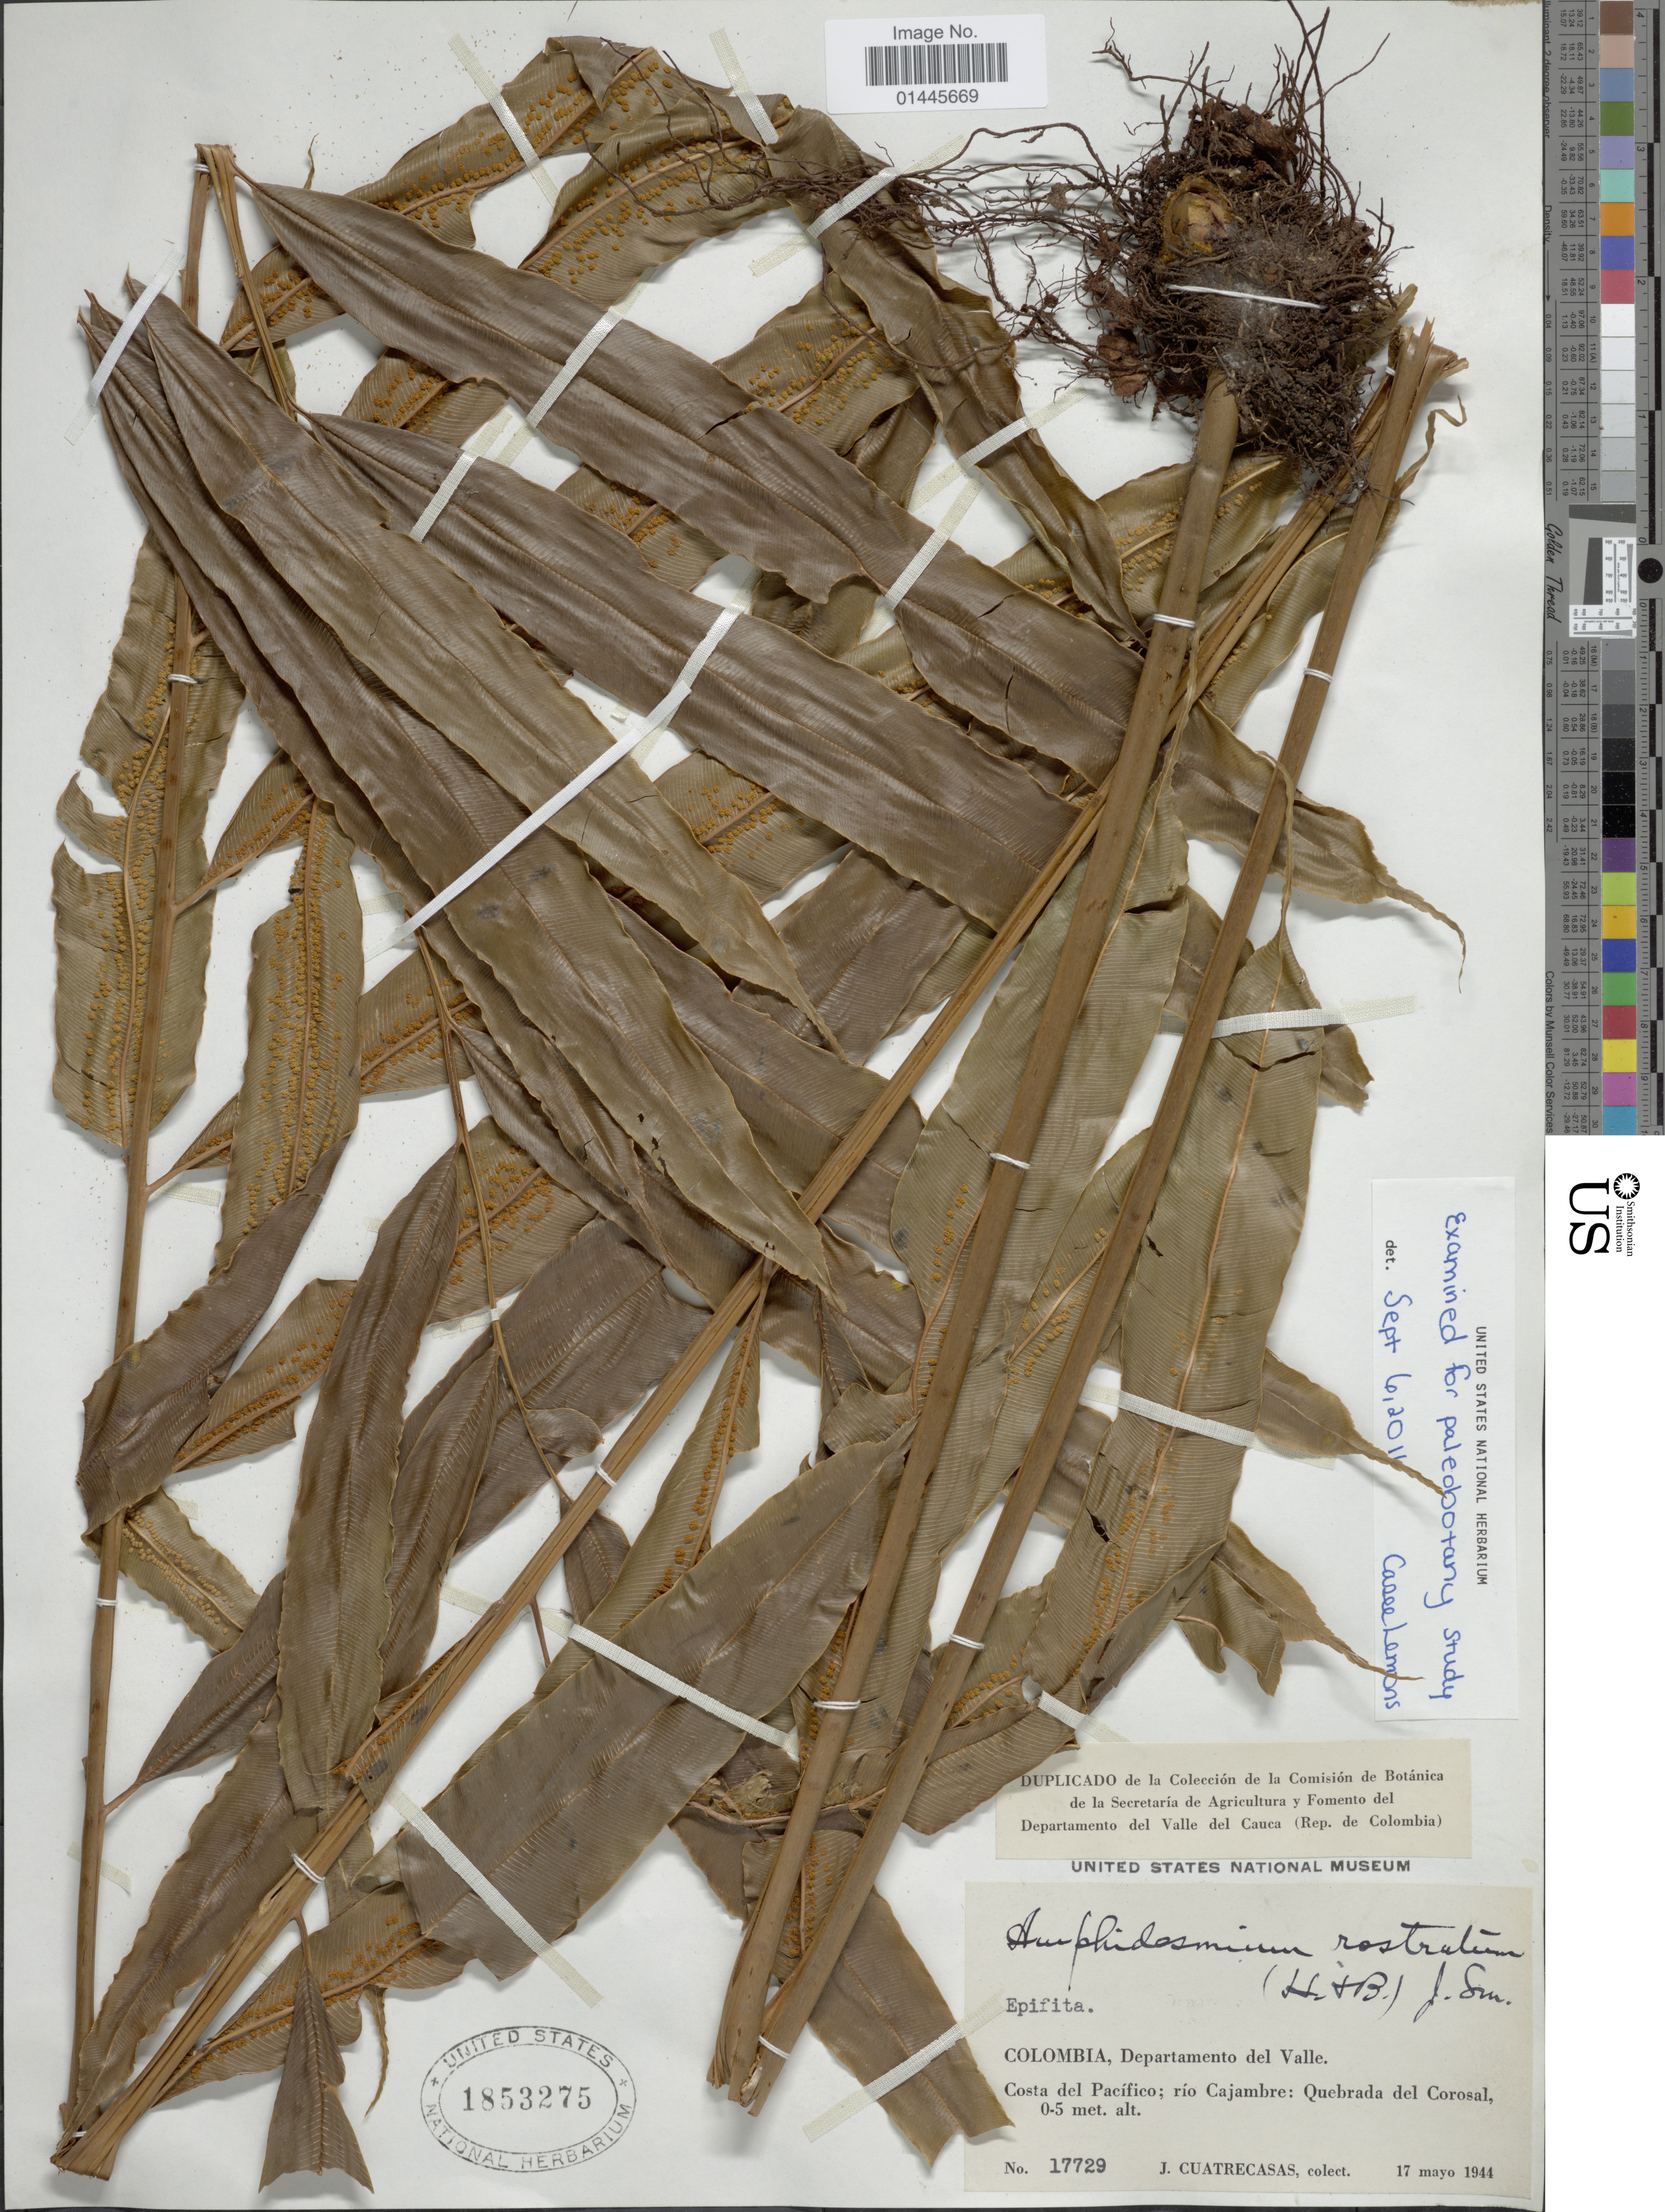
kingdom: Plantae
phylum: Tracheophyta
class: Polypodiopsida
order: Cyatheales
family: Metaxyaceae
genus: Metaxya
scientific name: Metaxya rostrata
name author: (Kunth) C. Presl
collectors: J. Cuatrecasas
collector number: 17729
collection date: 1944-05-17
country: Colombia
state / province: Valle del Cauca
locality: Del Valle, Costa del Pacifico; rio Cajambre: Quebrada del Corosal.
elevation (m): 0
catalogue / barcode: US 1853275